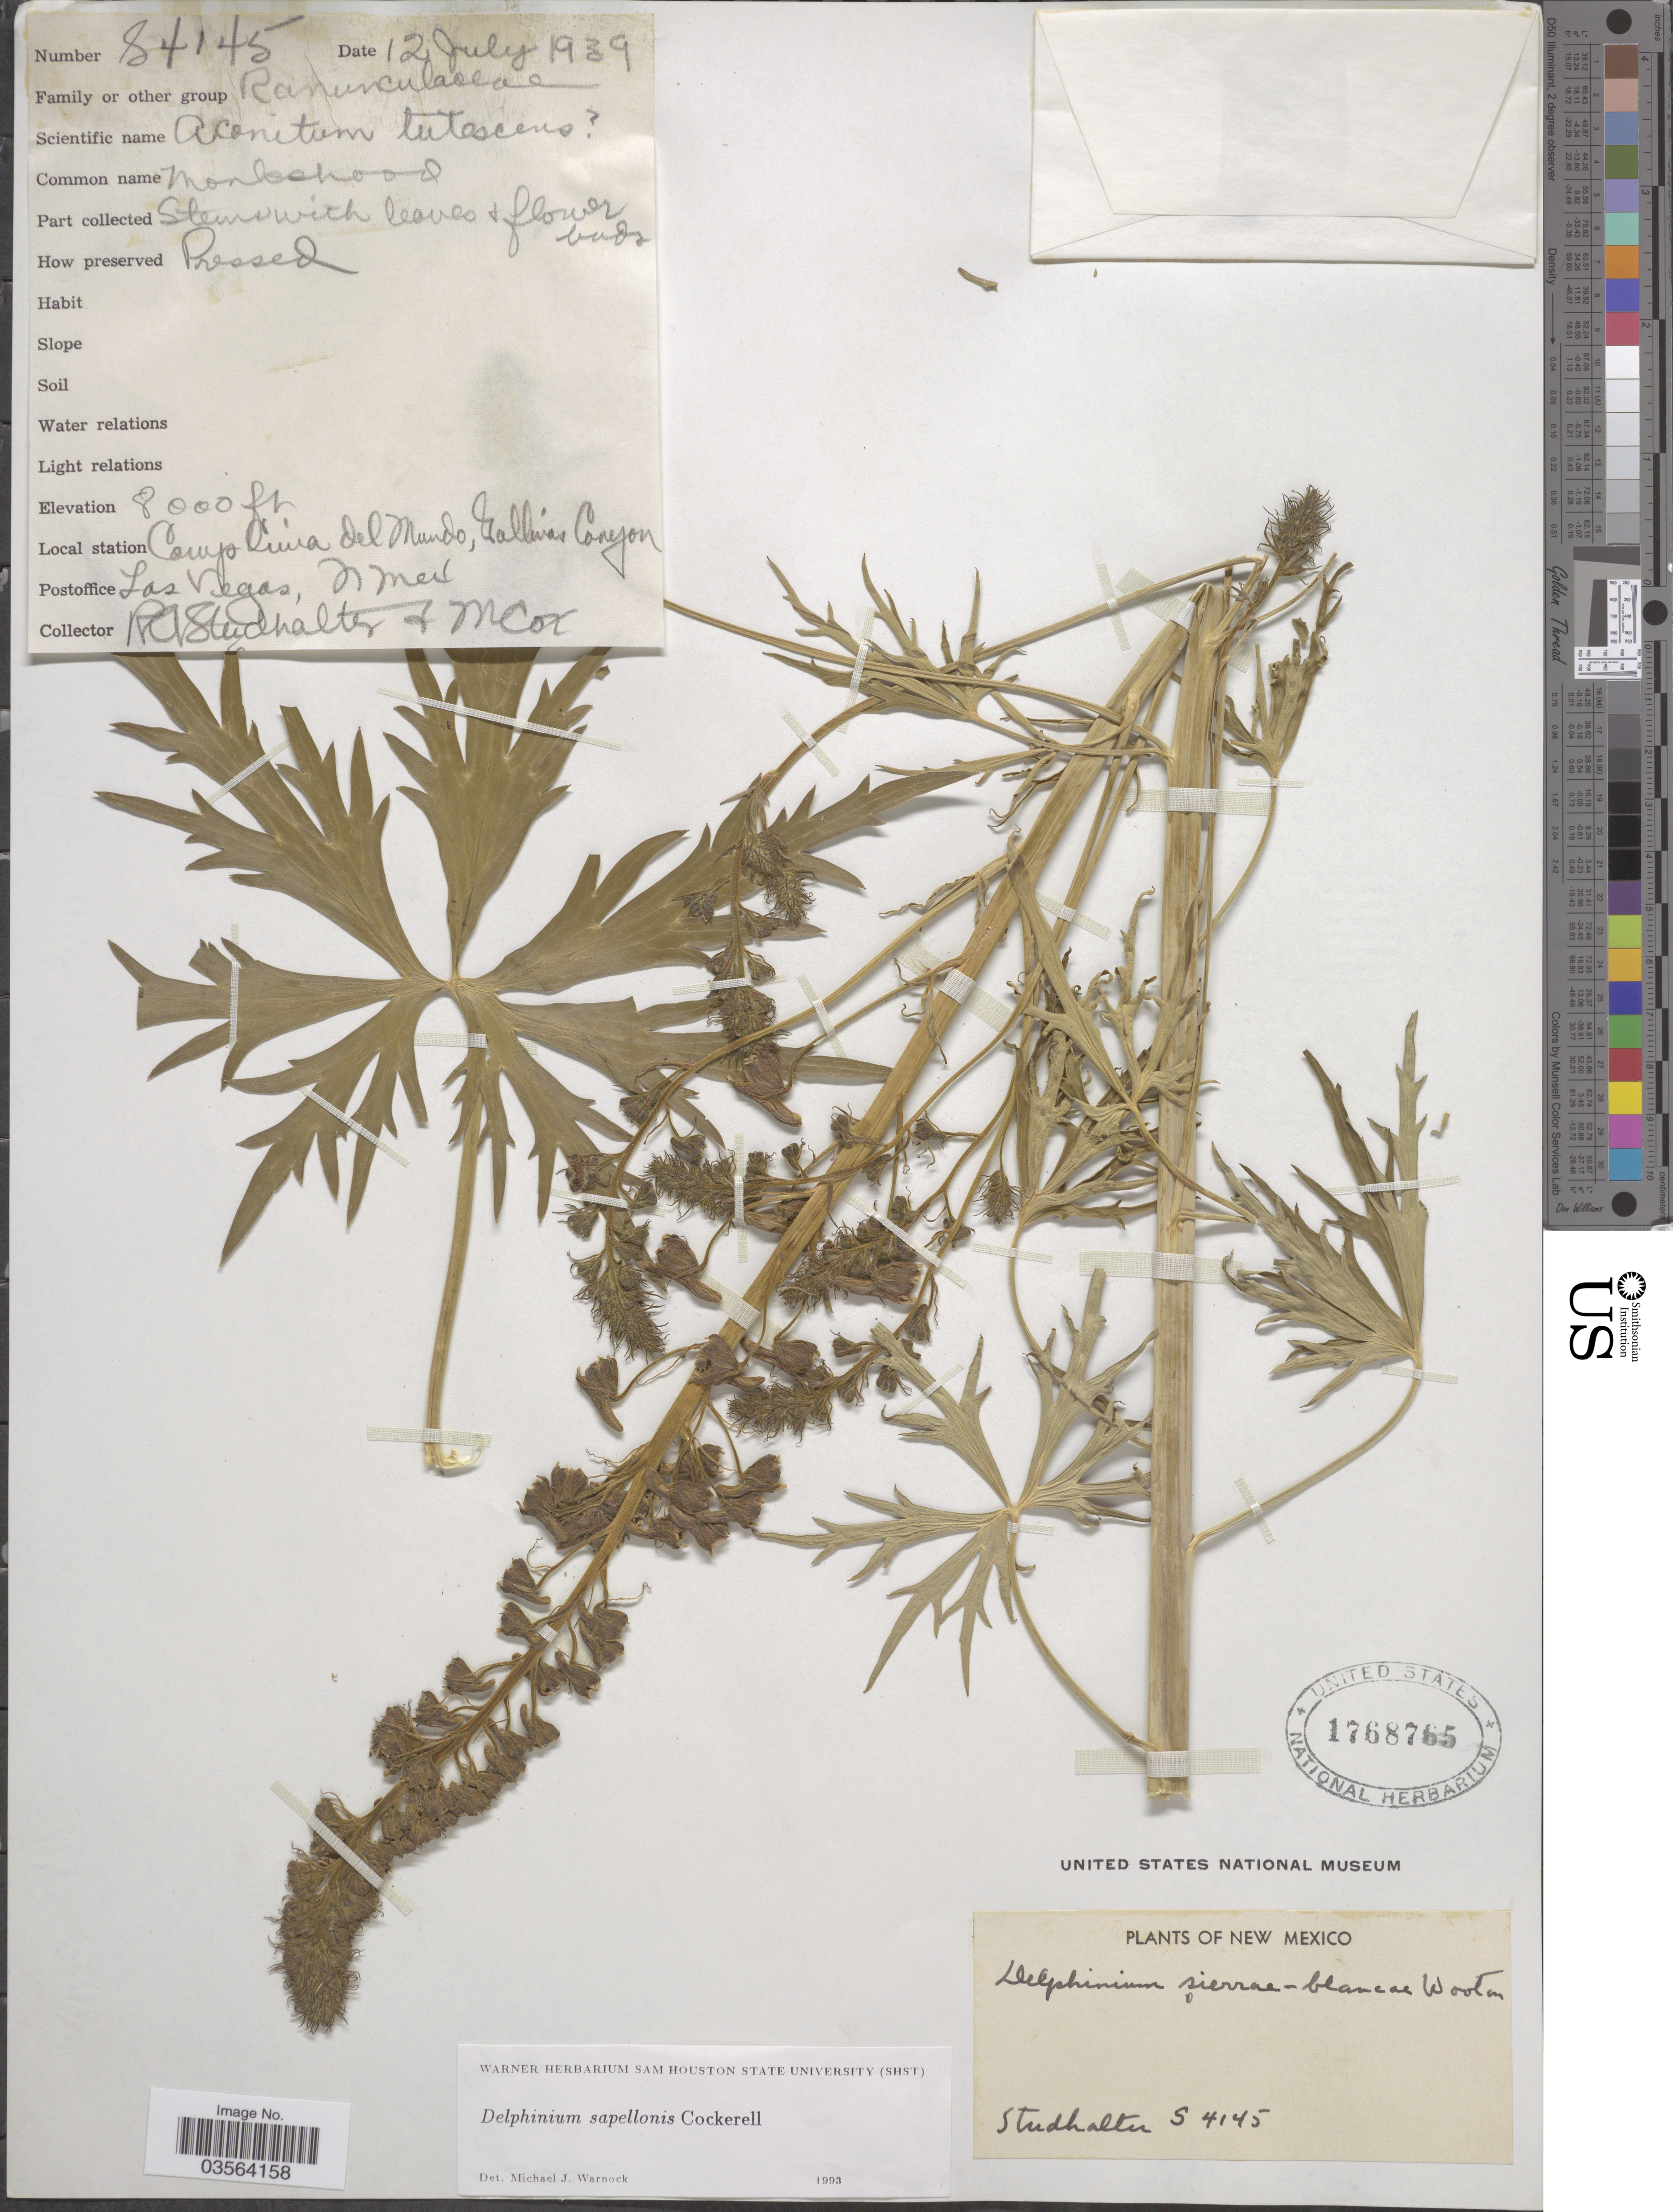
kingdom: Plantae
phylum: Tracheophyta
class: Magnoliopsida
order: Ranunculales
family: Ranunculaceae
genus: Delphinium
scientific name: Delphinium sapellonis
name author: Cockerell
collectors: R. Studhalter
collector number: S 4145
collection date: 1939-07-12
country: United States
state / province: New Mexico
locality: Camp Quira del Mundo, Gallinas Canyon.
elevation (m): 2438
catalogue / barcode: US 1768765